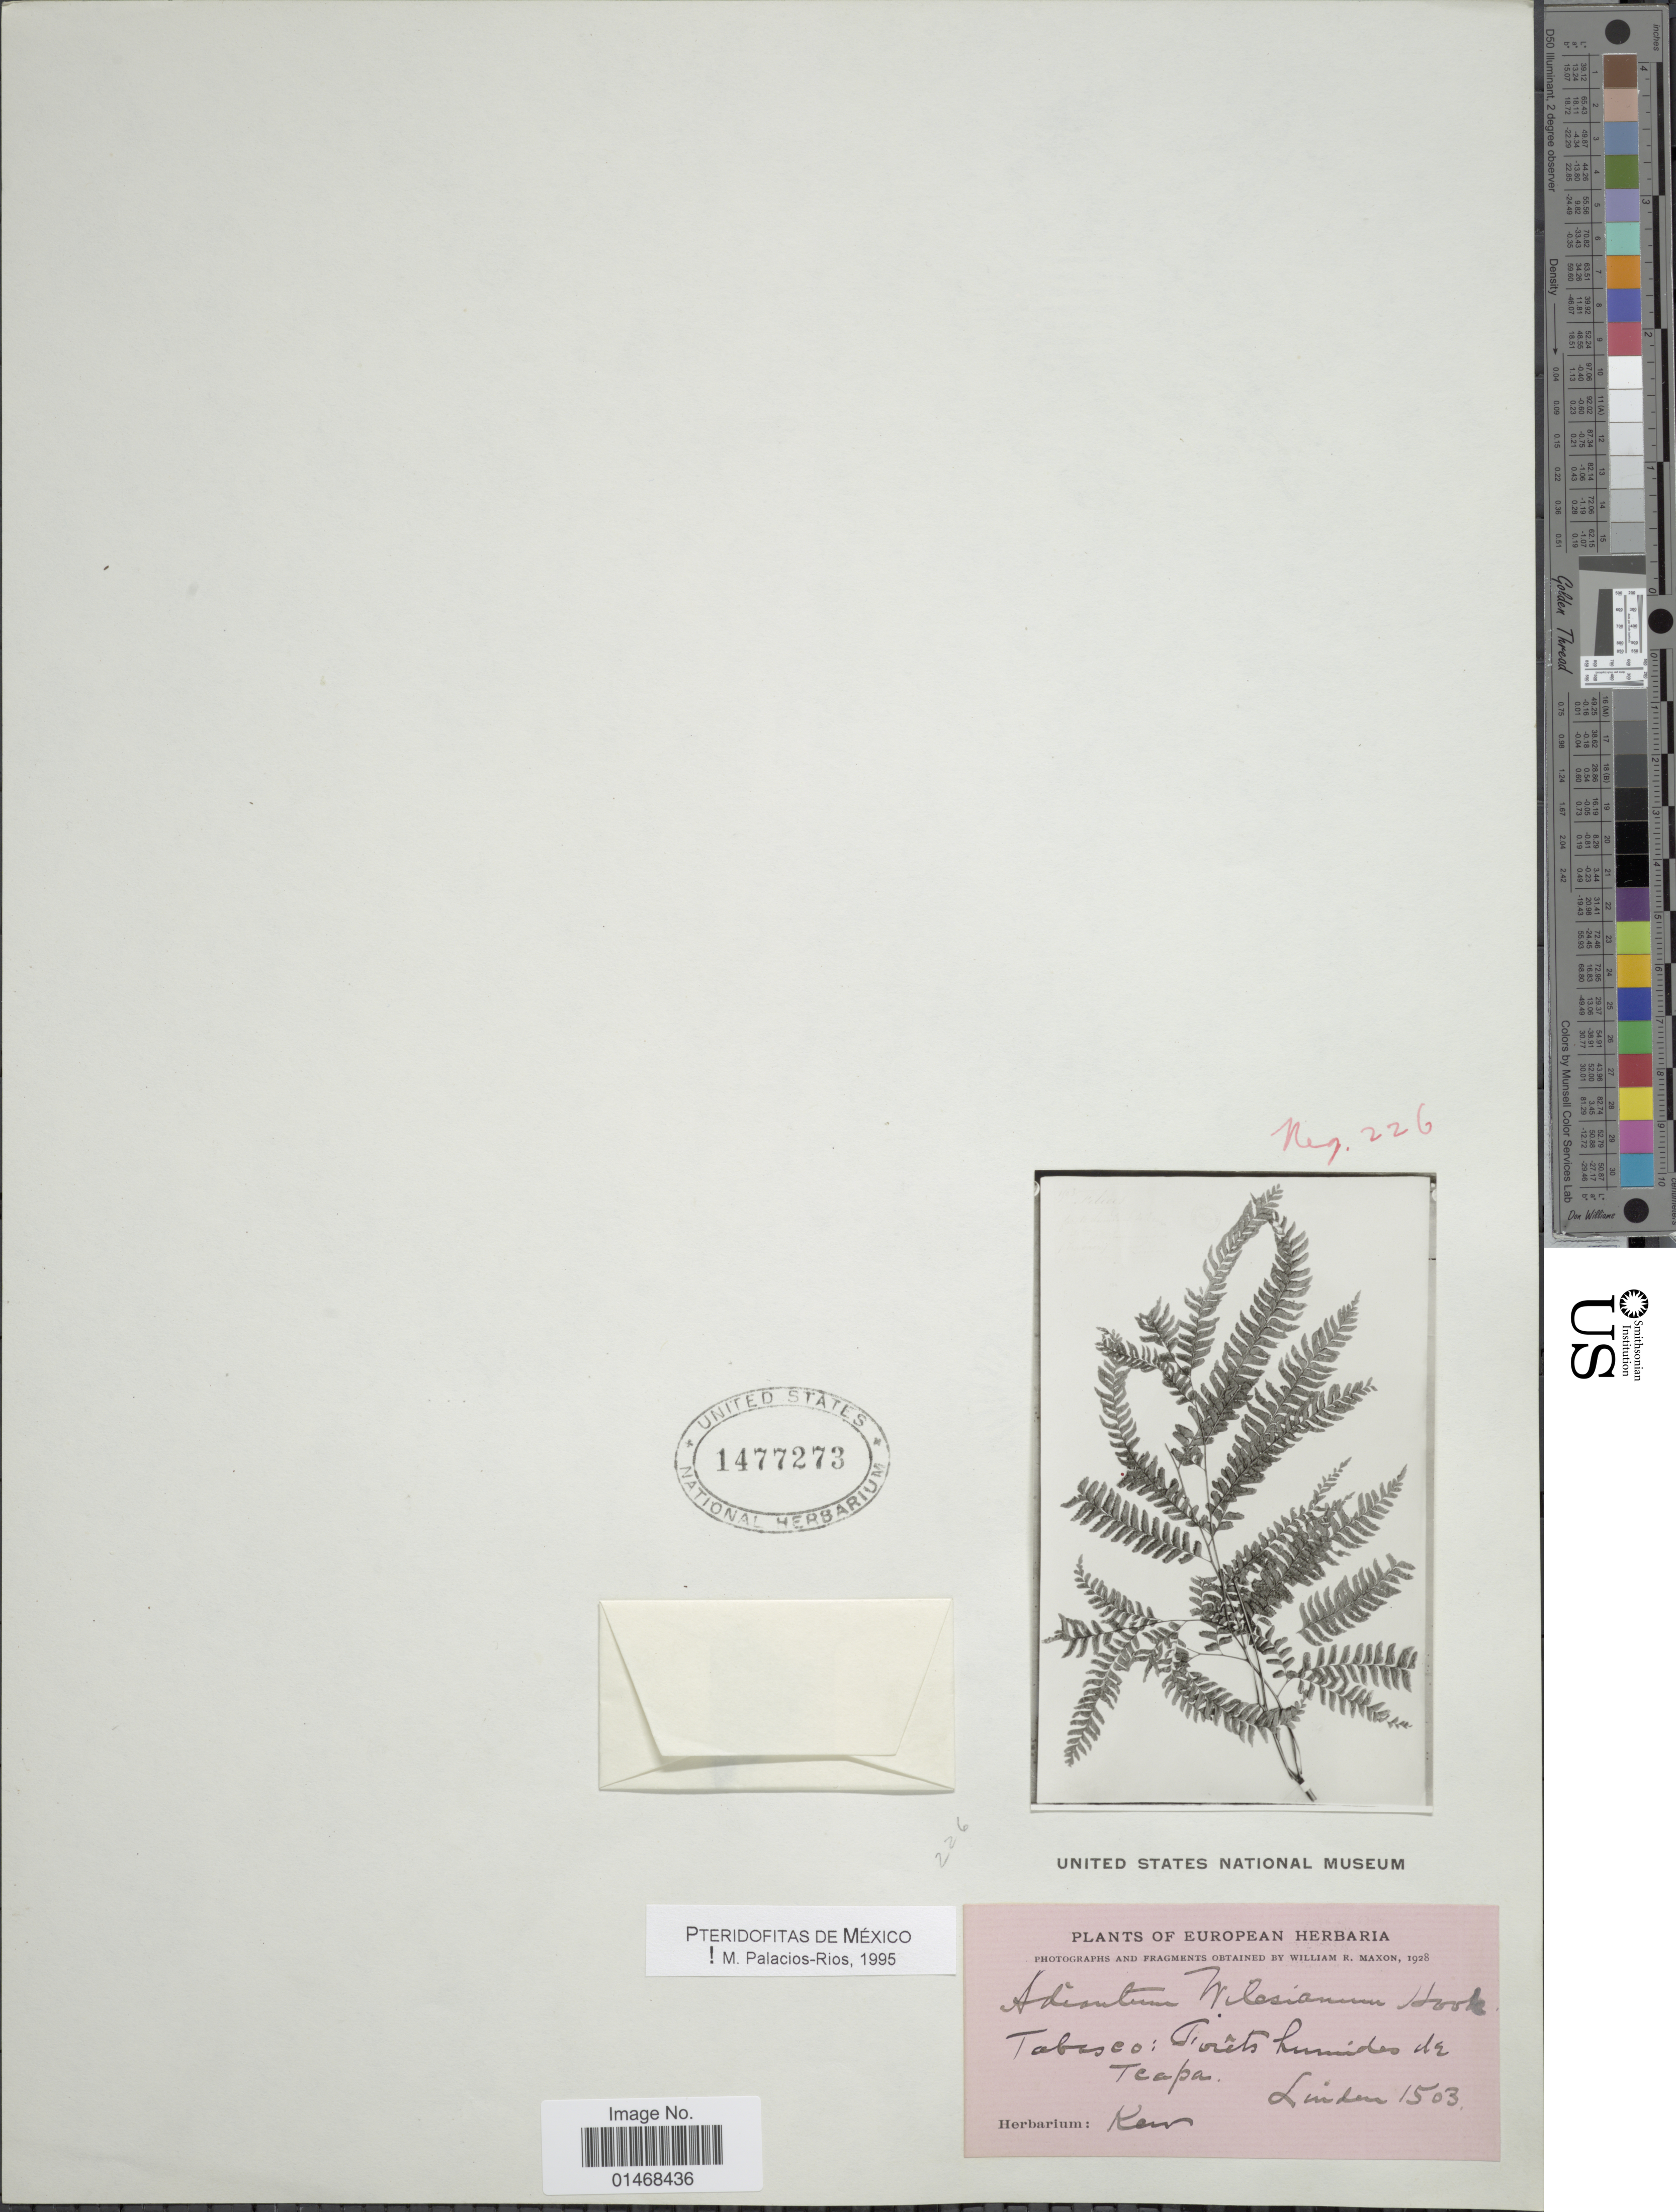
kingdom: Plantae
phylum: Tracheophyta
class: Polypodiopsida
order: Polypodiales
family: Pteridaceae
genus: Adiantum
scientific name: Adiantum wilesianum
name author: Hook.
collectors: -- Linden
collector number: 1503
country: Mexico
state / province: Tabasco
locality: Forêts humides de Teapa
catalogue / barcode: US 1477273